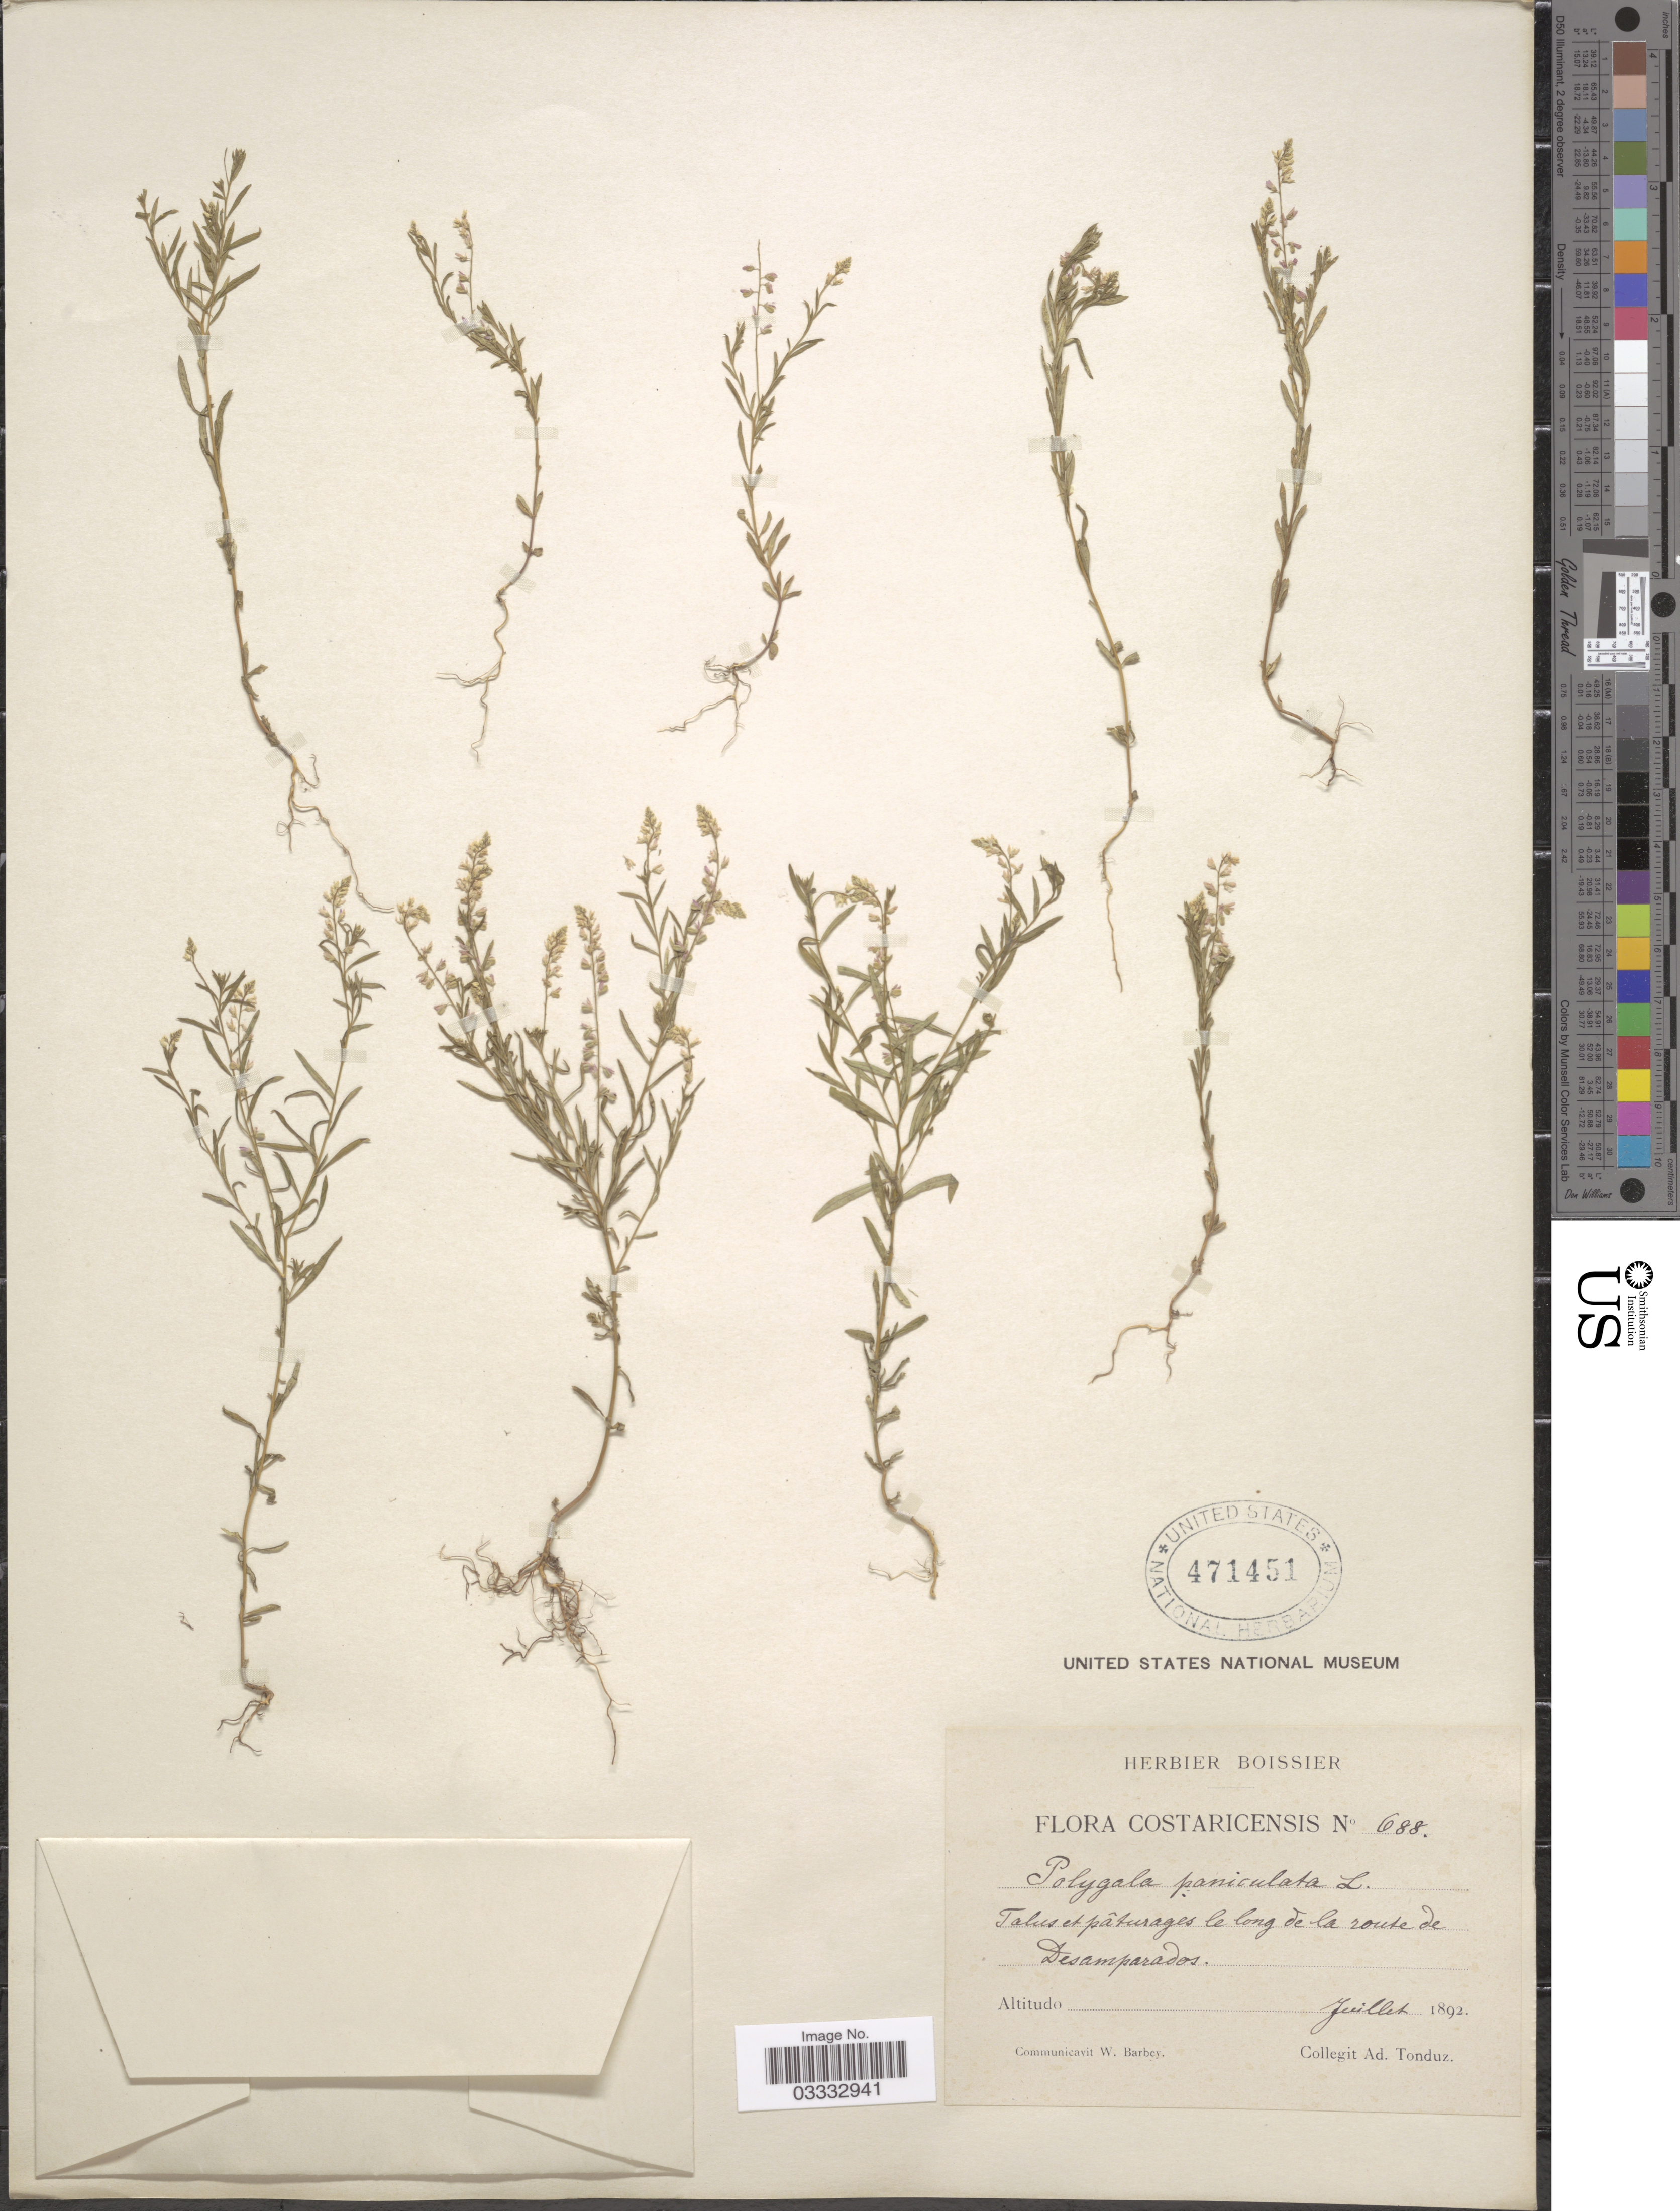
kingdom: Plantae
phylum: Tracheophyta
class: Magnoliopsida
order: Fabales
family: Polygalaceae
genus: Polygala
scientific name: Polygala paniculata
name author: L.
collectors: A. Tonduz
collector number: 688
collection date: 1892-07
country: Costa Rica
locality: Talus et pâturages le long de la route de Desamparados.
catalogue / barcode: US 471451